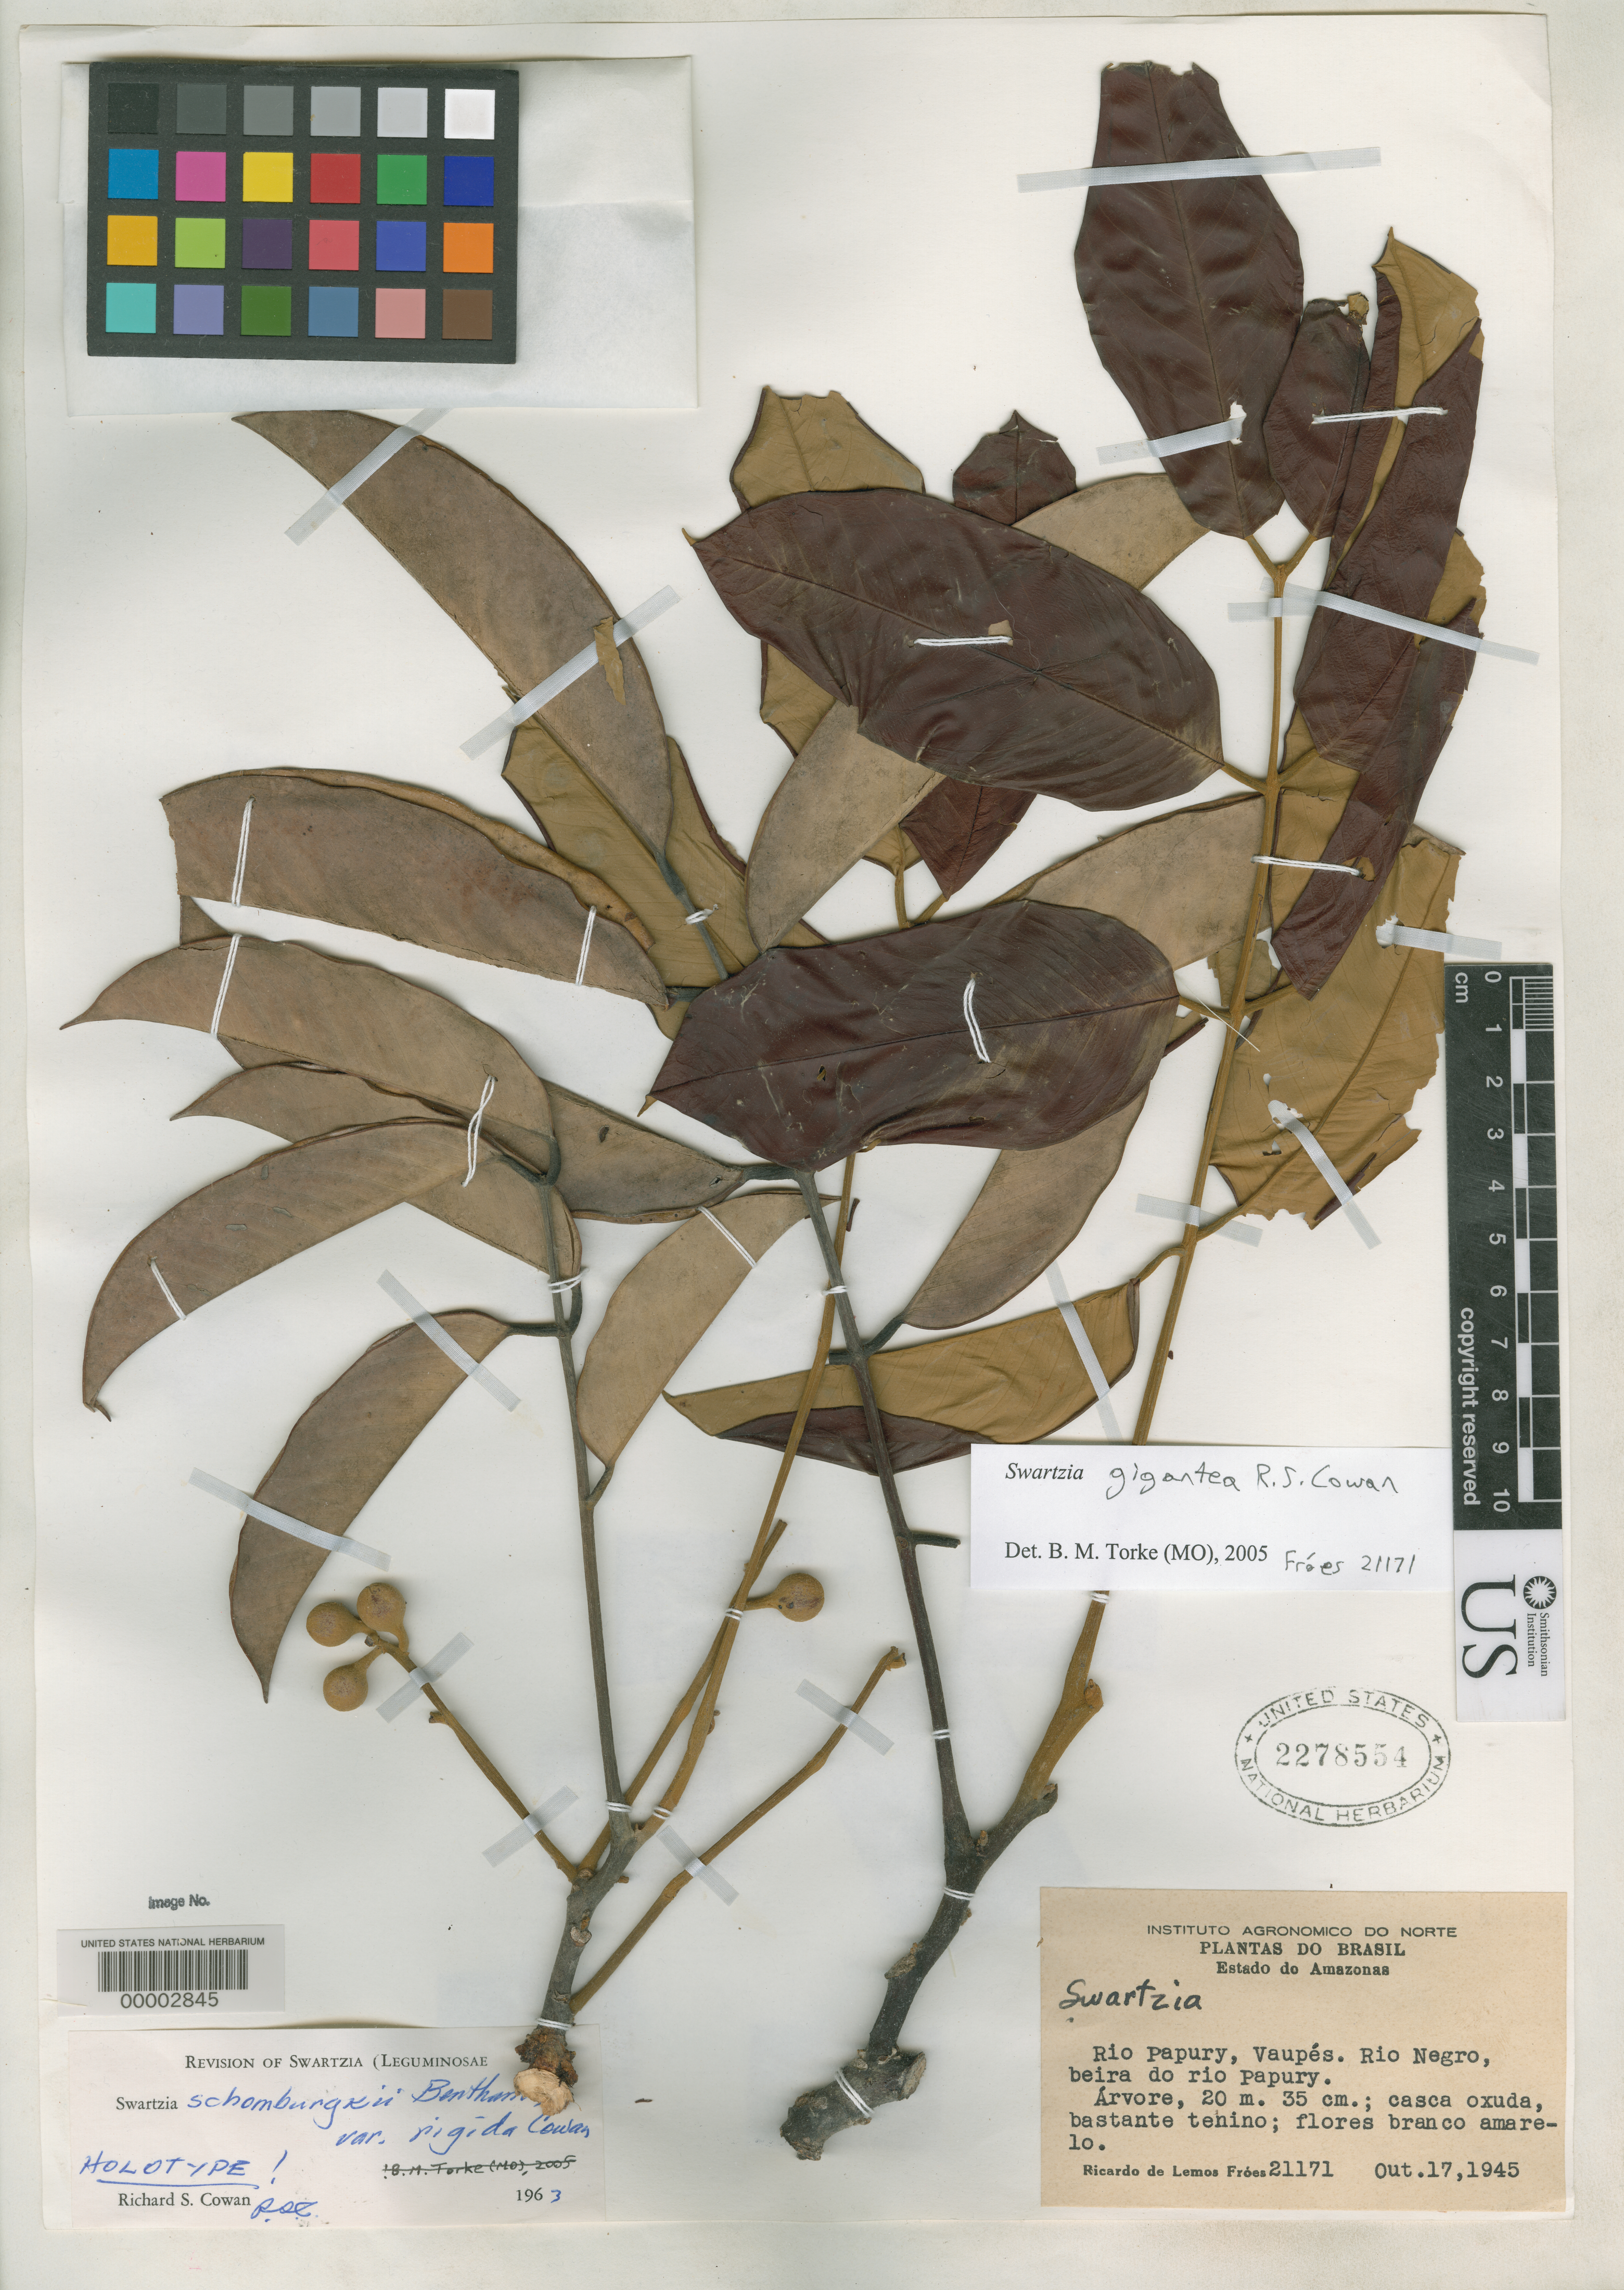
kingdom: Plantae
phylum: Tracheophyta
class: Magnoliopsida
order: Fabales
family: Fabaceae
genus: Swartzia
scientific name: Swartzia schomburgkii var. rigida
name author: R.S. Cowan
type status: Holotype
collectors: R. L. Fróes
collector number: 21171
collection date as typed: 17 Oct 1945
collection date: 1945-10-17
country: Brazil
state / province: Amazonas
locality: Rio Papury, Vaupes, Rio Negro.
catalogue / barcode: US 2278554